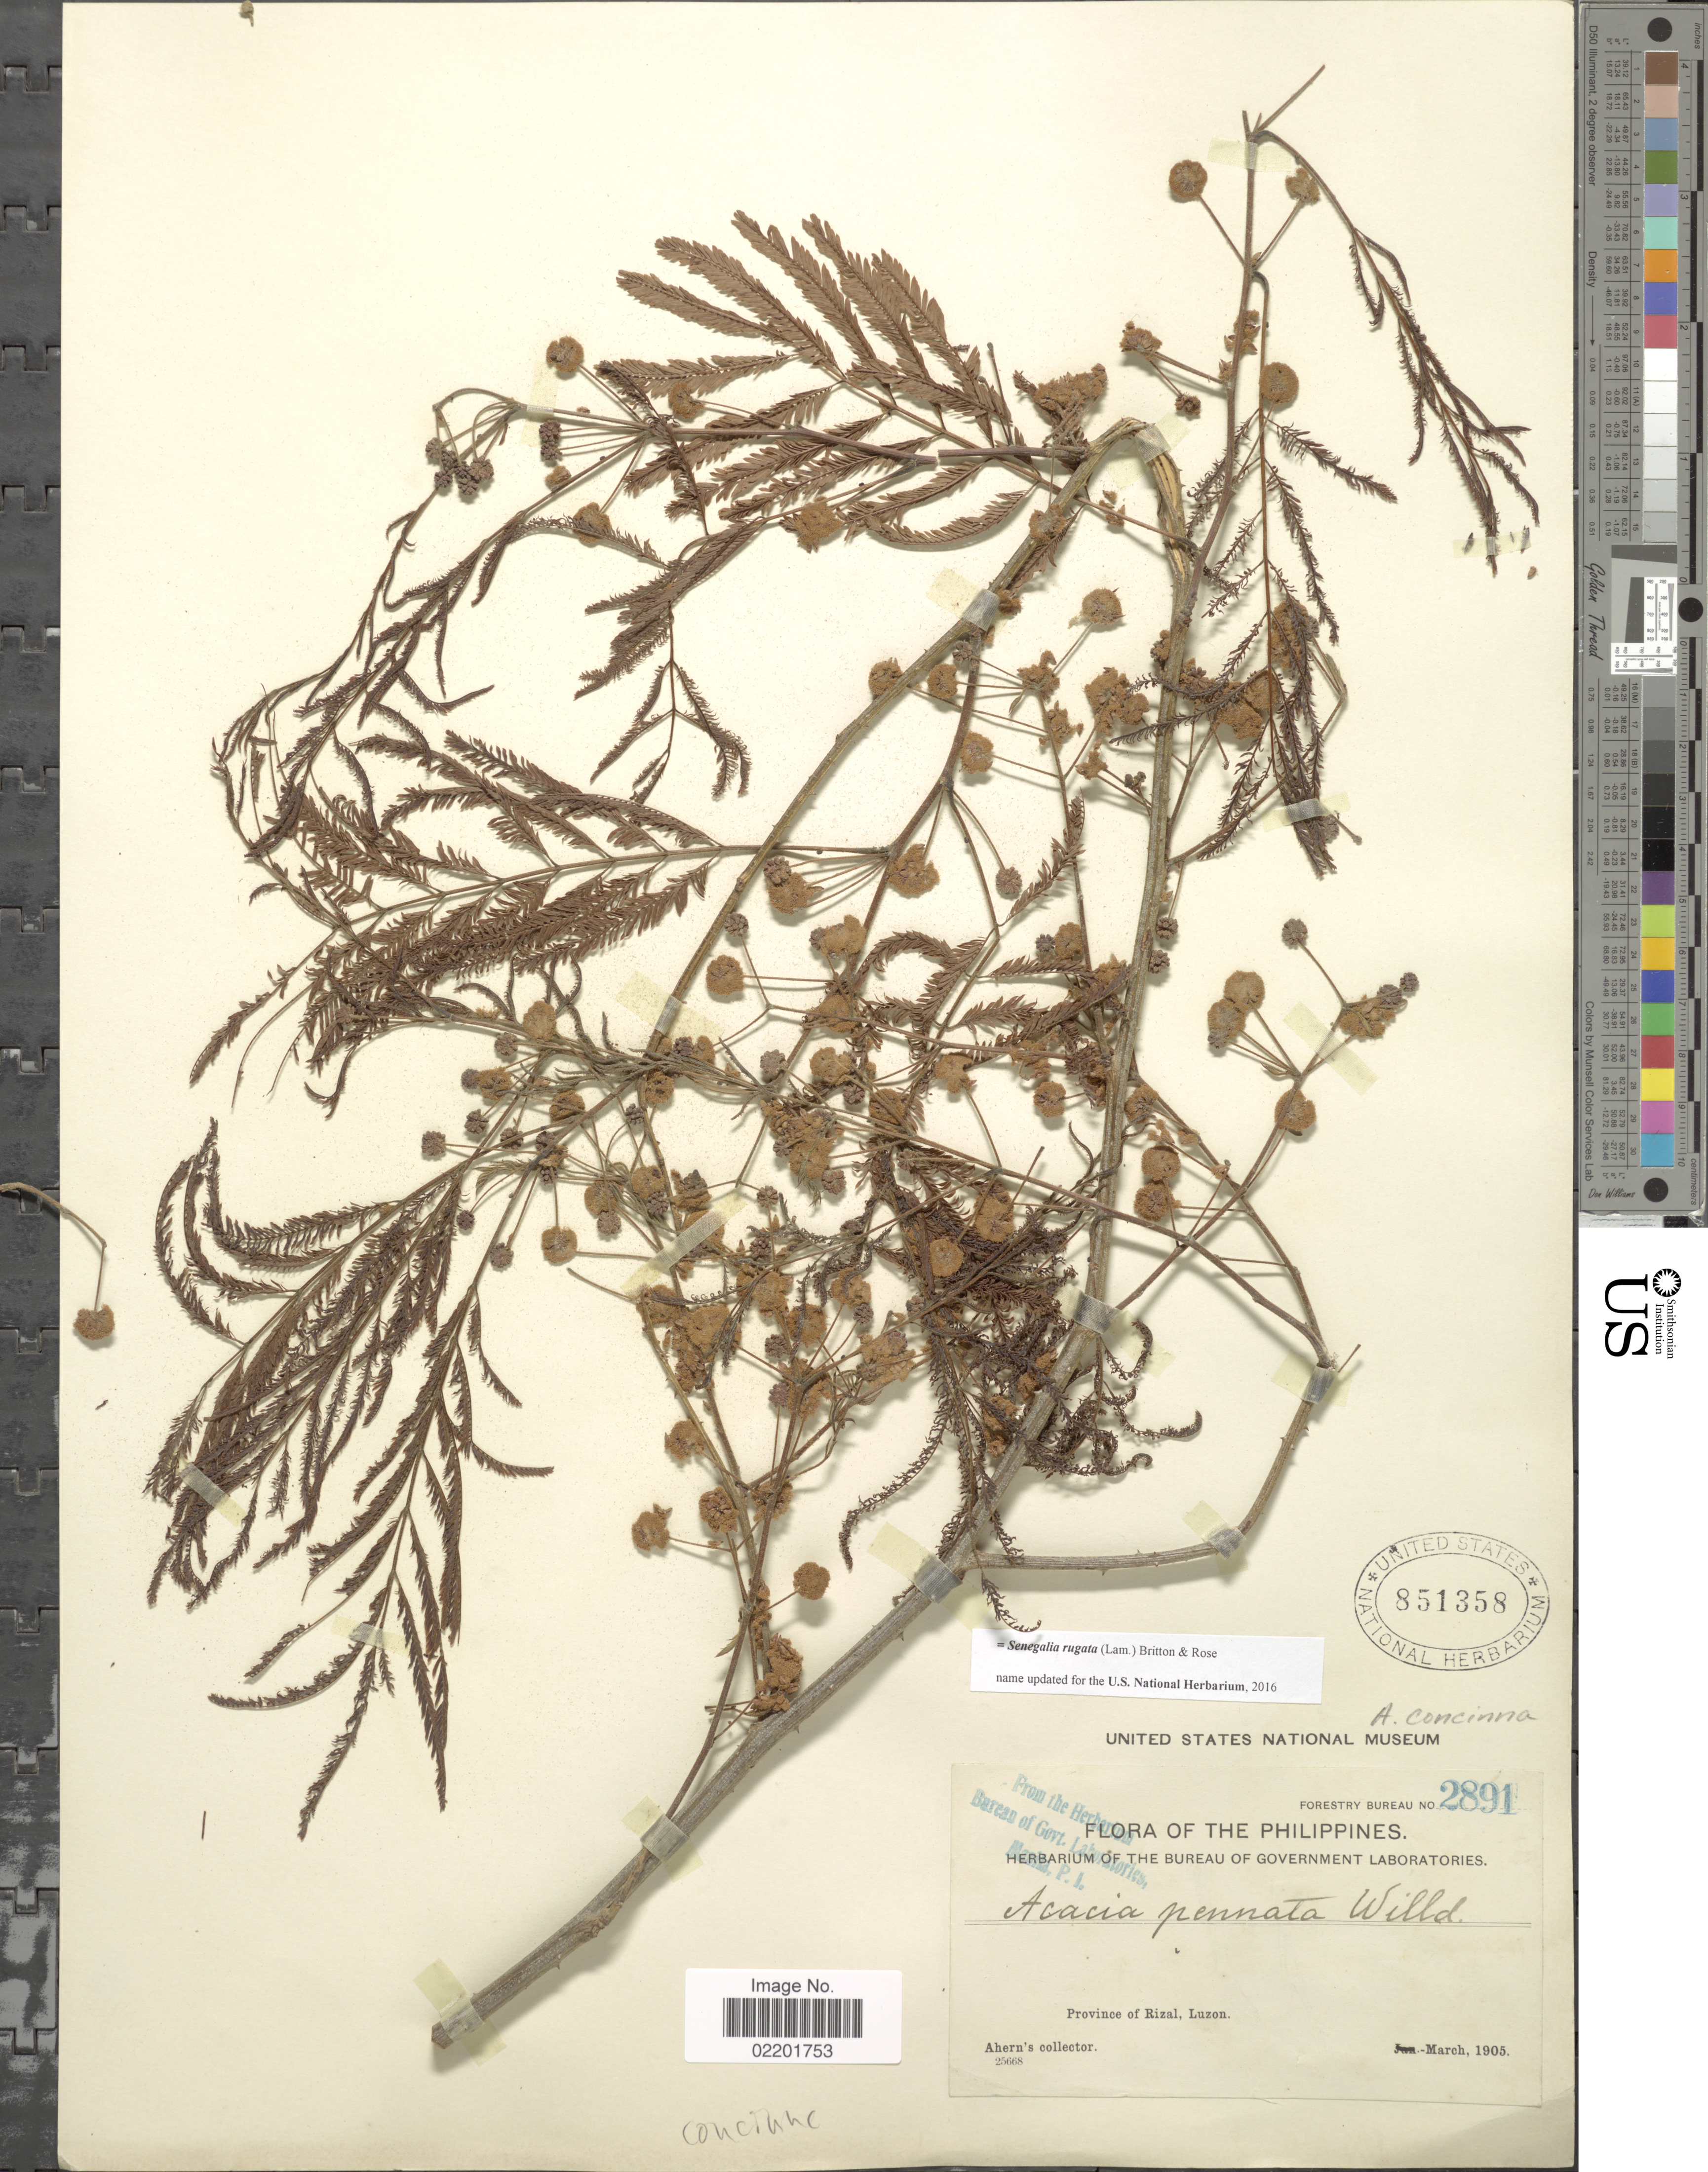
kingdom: Plantae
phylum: Tracheophyta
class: Magnoliopsida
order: Fabales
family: Fabaceae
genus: Senegalia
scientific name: Senegalia rugata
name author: (Lam.) Britton & Rose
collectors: Ahern's collector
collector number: Forestry Bureau 2891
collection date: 1905-03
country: Philippines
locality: Province of Rizal, Luzon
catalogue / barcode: US 851358